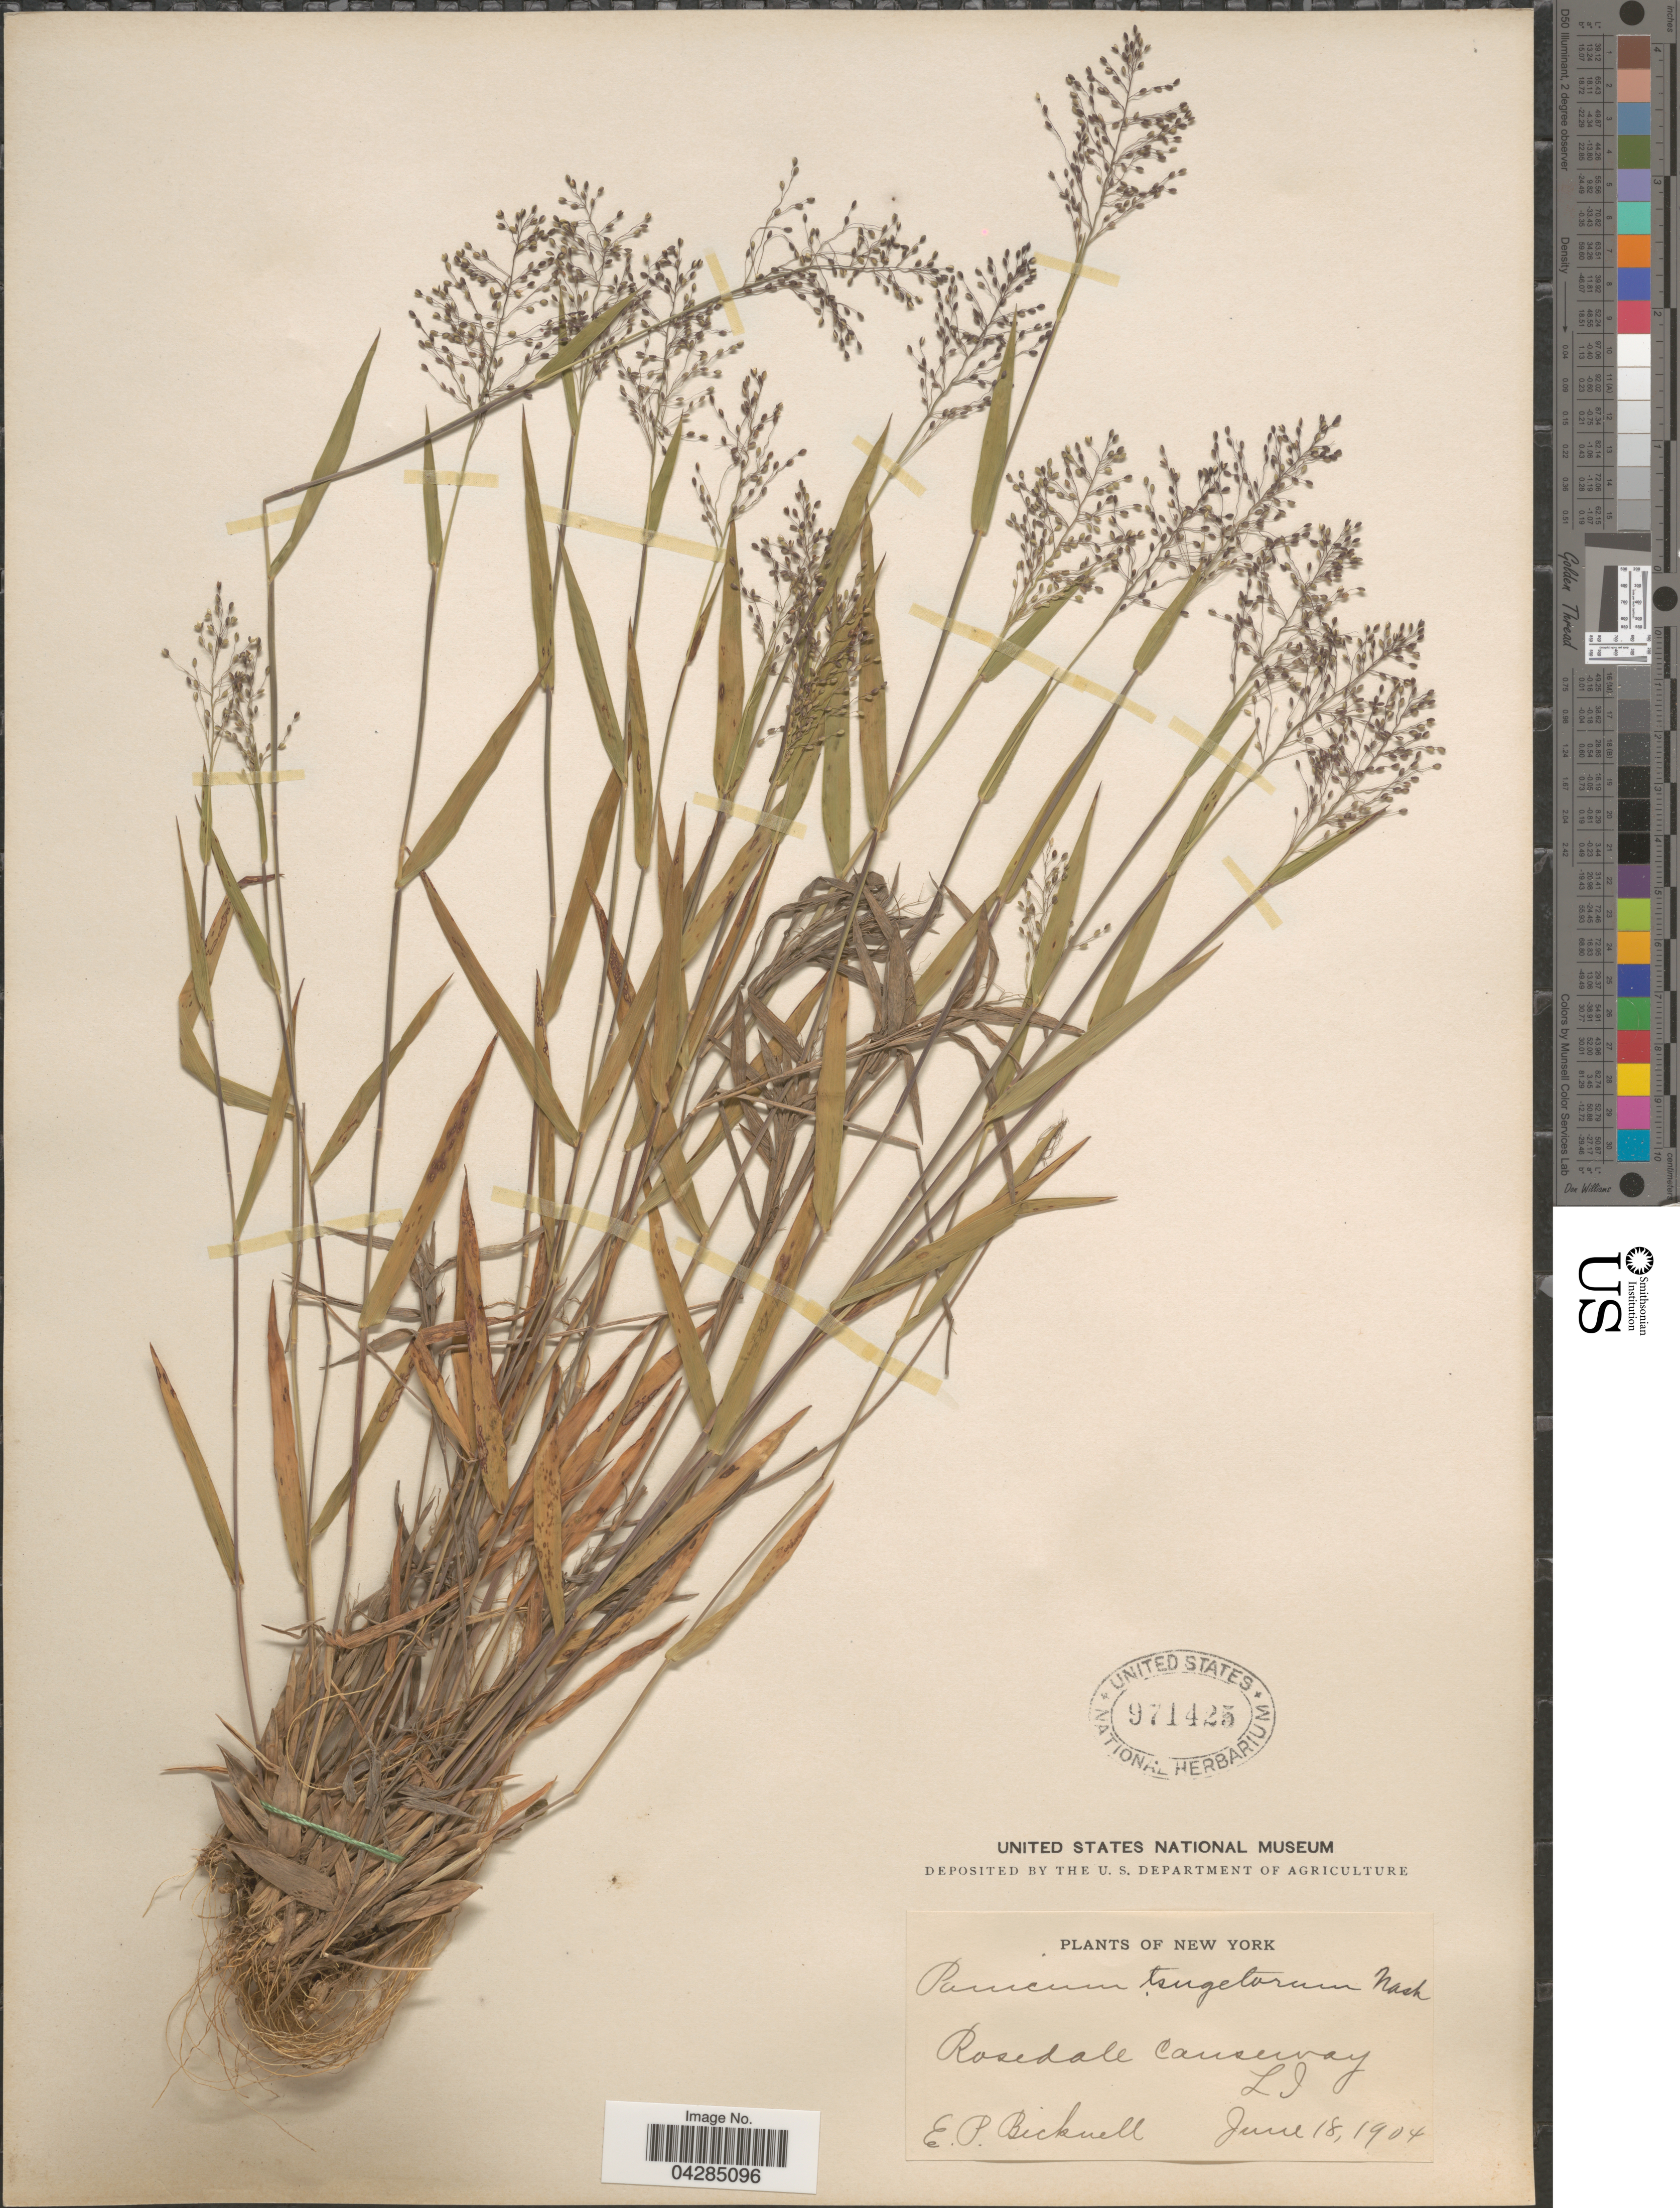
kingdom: Plantae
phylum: Tracheophyta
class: Liliopsida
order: Poales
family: Poaceae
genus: Dichanthelium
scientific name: Dichanthelium portoricense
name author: (Desv. ex Ham.) B.F. Hansen & Wunderlin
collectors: E. P. Bicknell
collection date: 1904-06-18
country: United States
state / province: New York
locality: Rosedale Canservay. L. I.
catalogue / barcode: US 971425